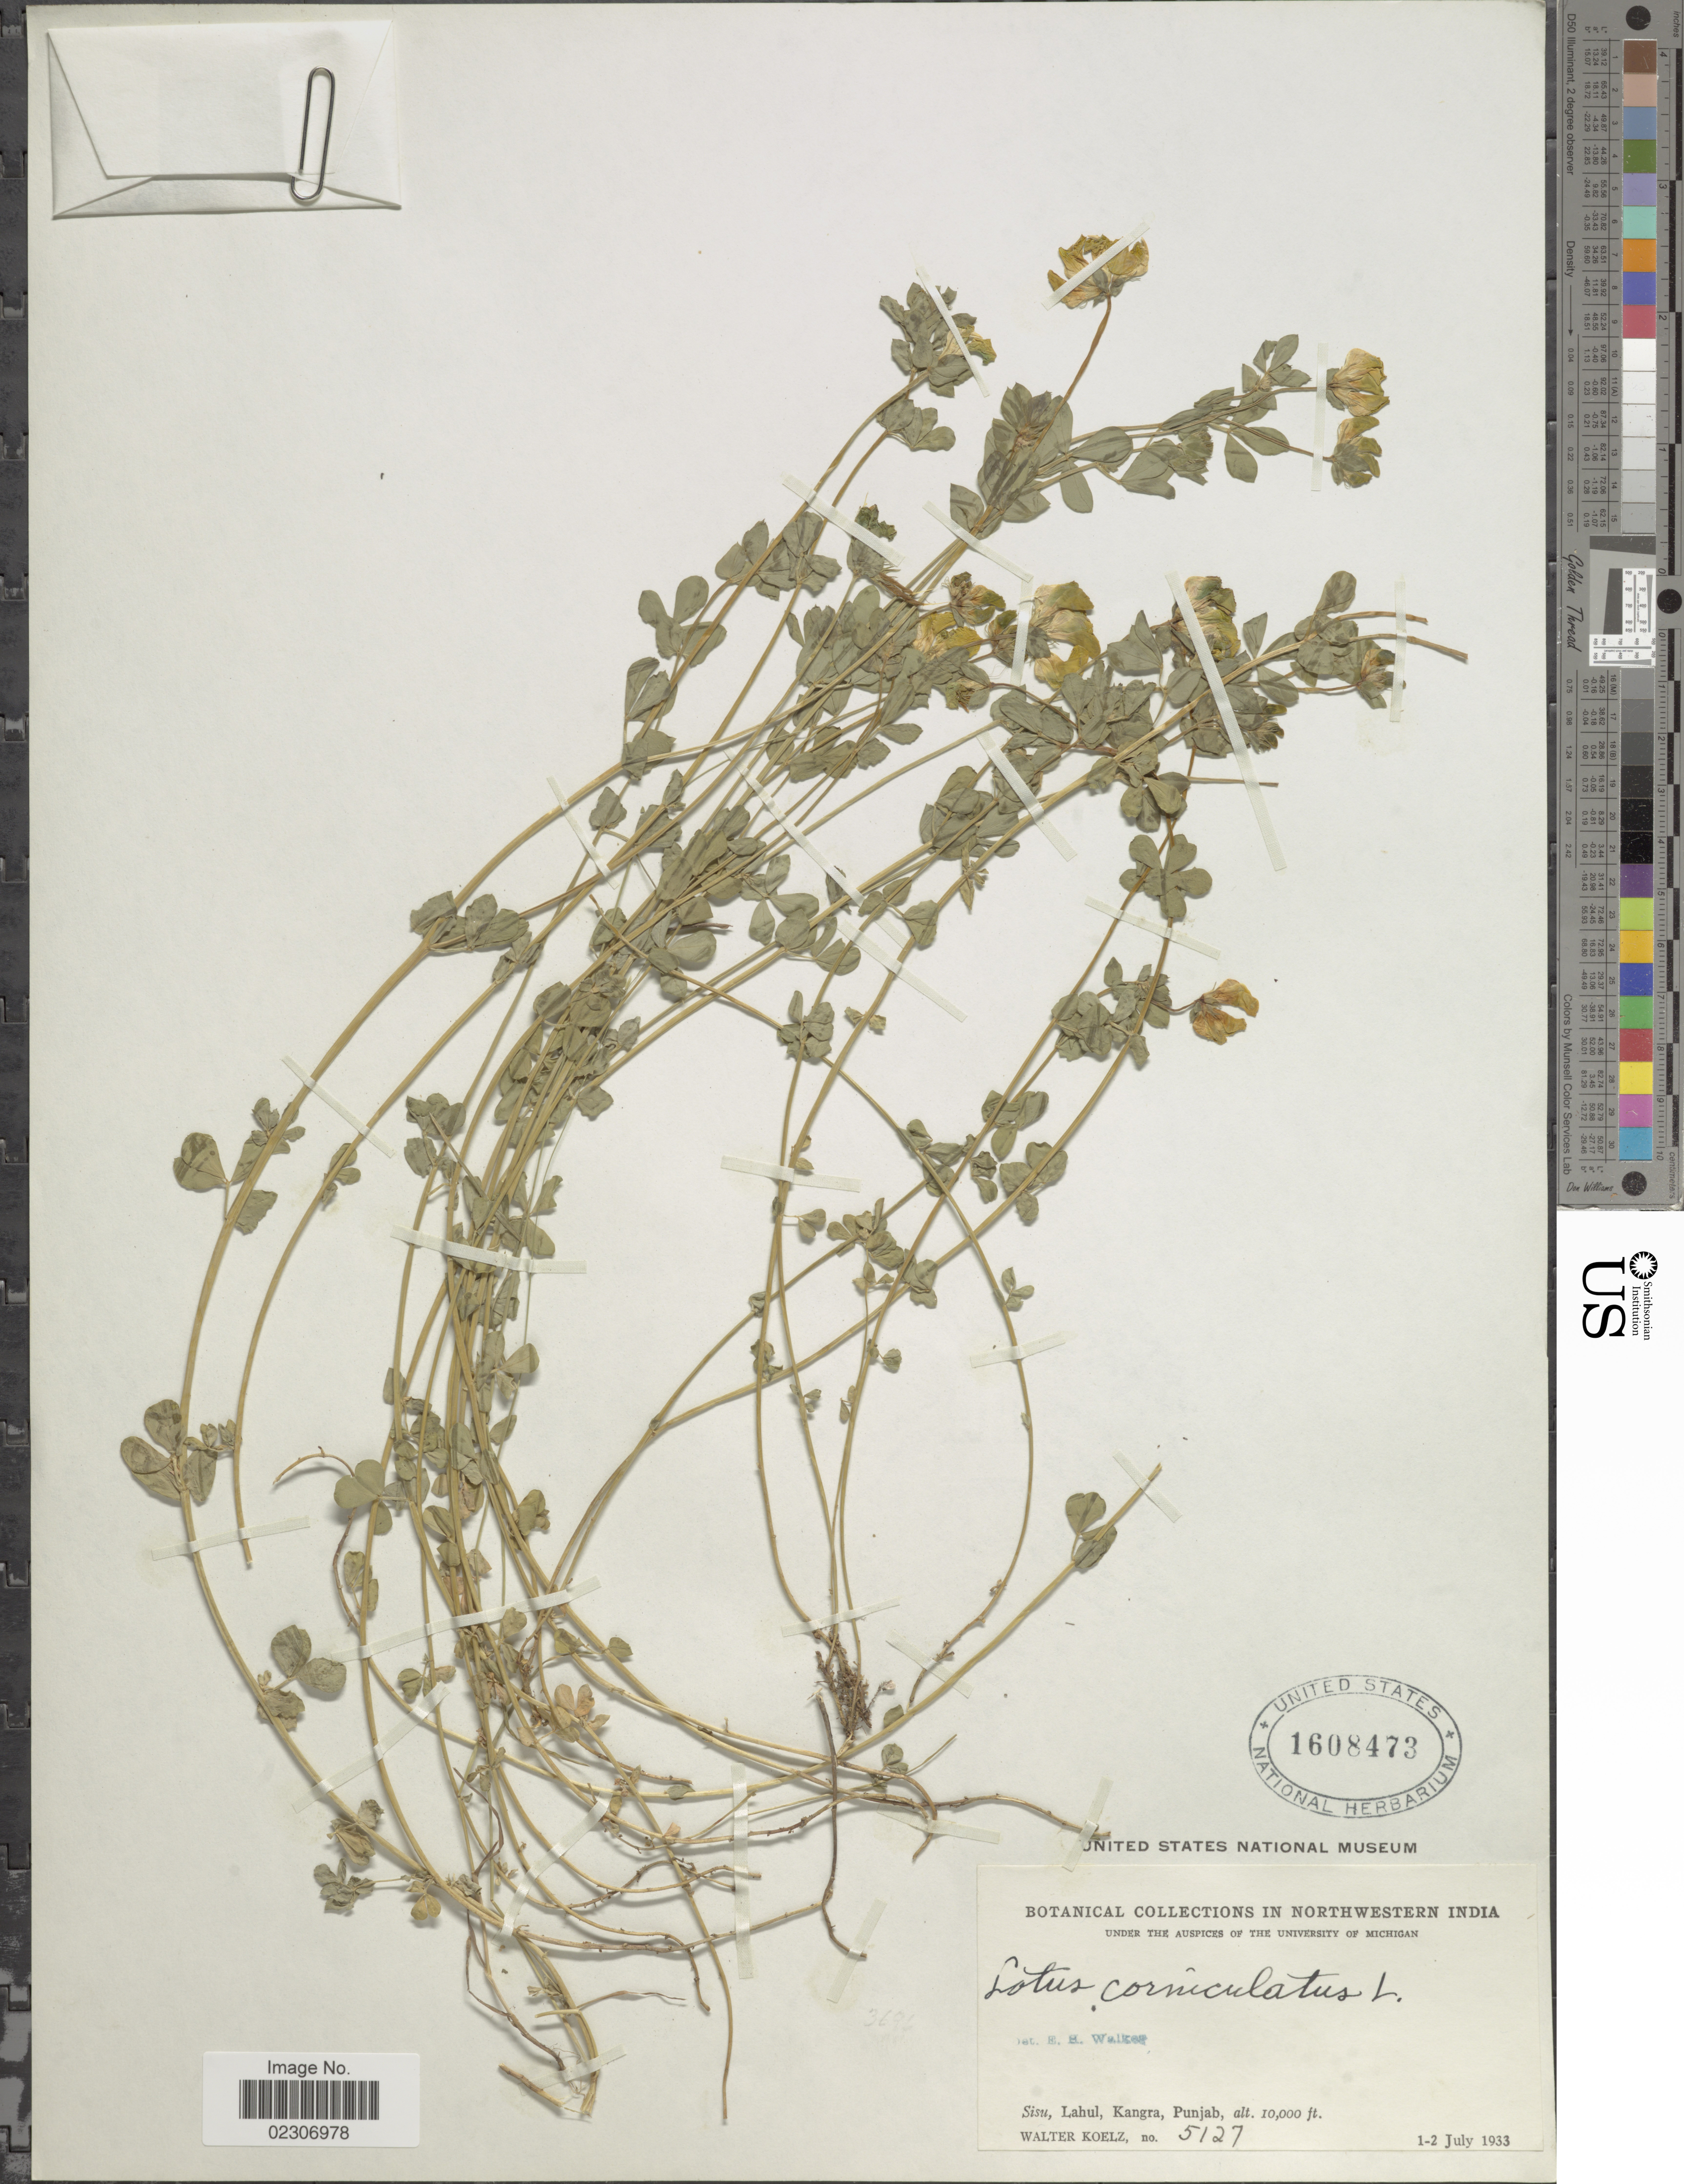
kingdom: Plantae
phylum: Tracheophyta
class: Magnoliopsida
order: Fabales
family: Fabaceae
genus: Lotus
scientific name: Lotus corniculatus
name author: L.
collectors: W. N. Koelz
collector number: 5127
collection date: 1933-07-01/1933-07-02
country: India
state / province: Himachal Pradesh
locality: Sisu, Lahul, Kangra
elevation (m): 3048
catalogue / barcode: US 1608473